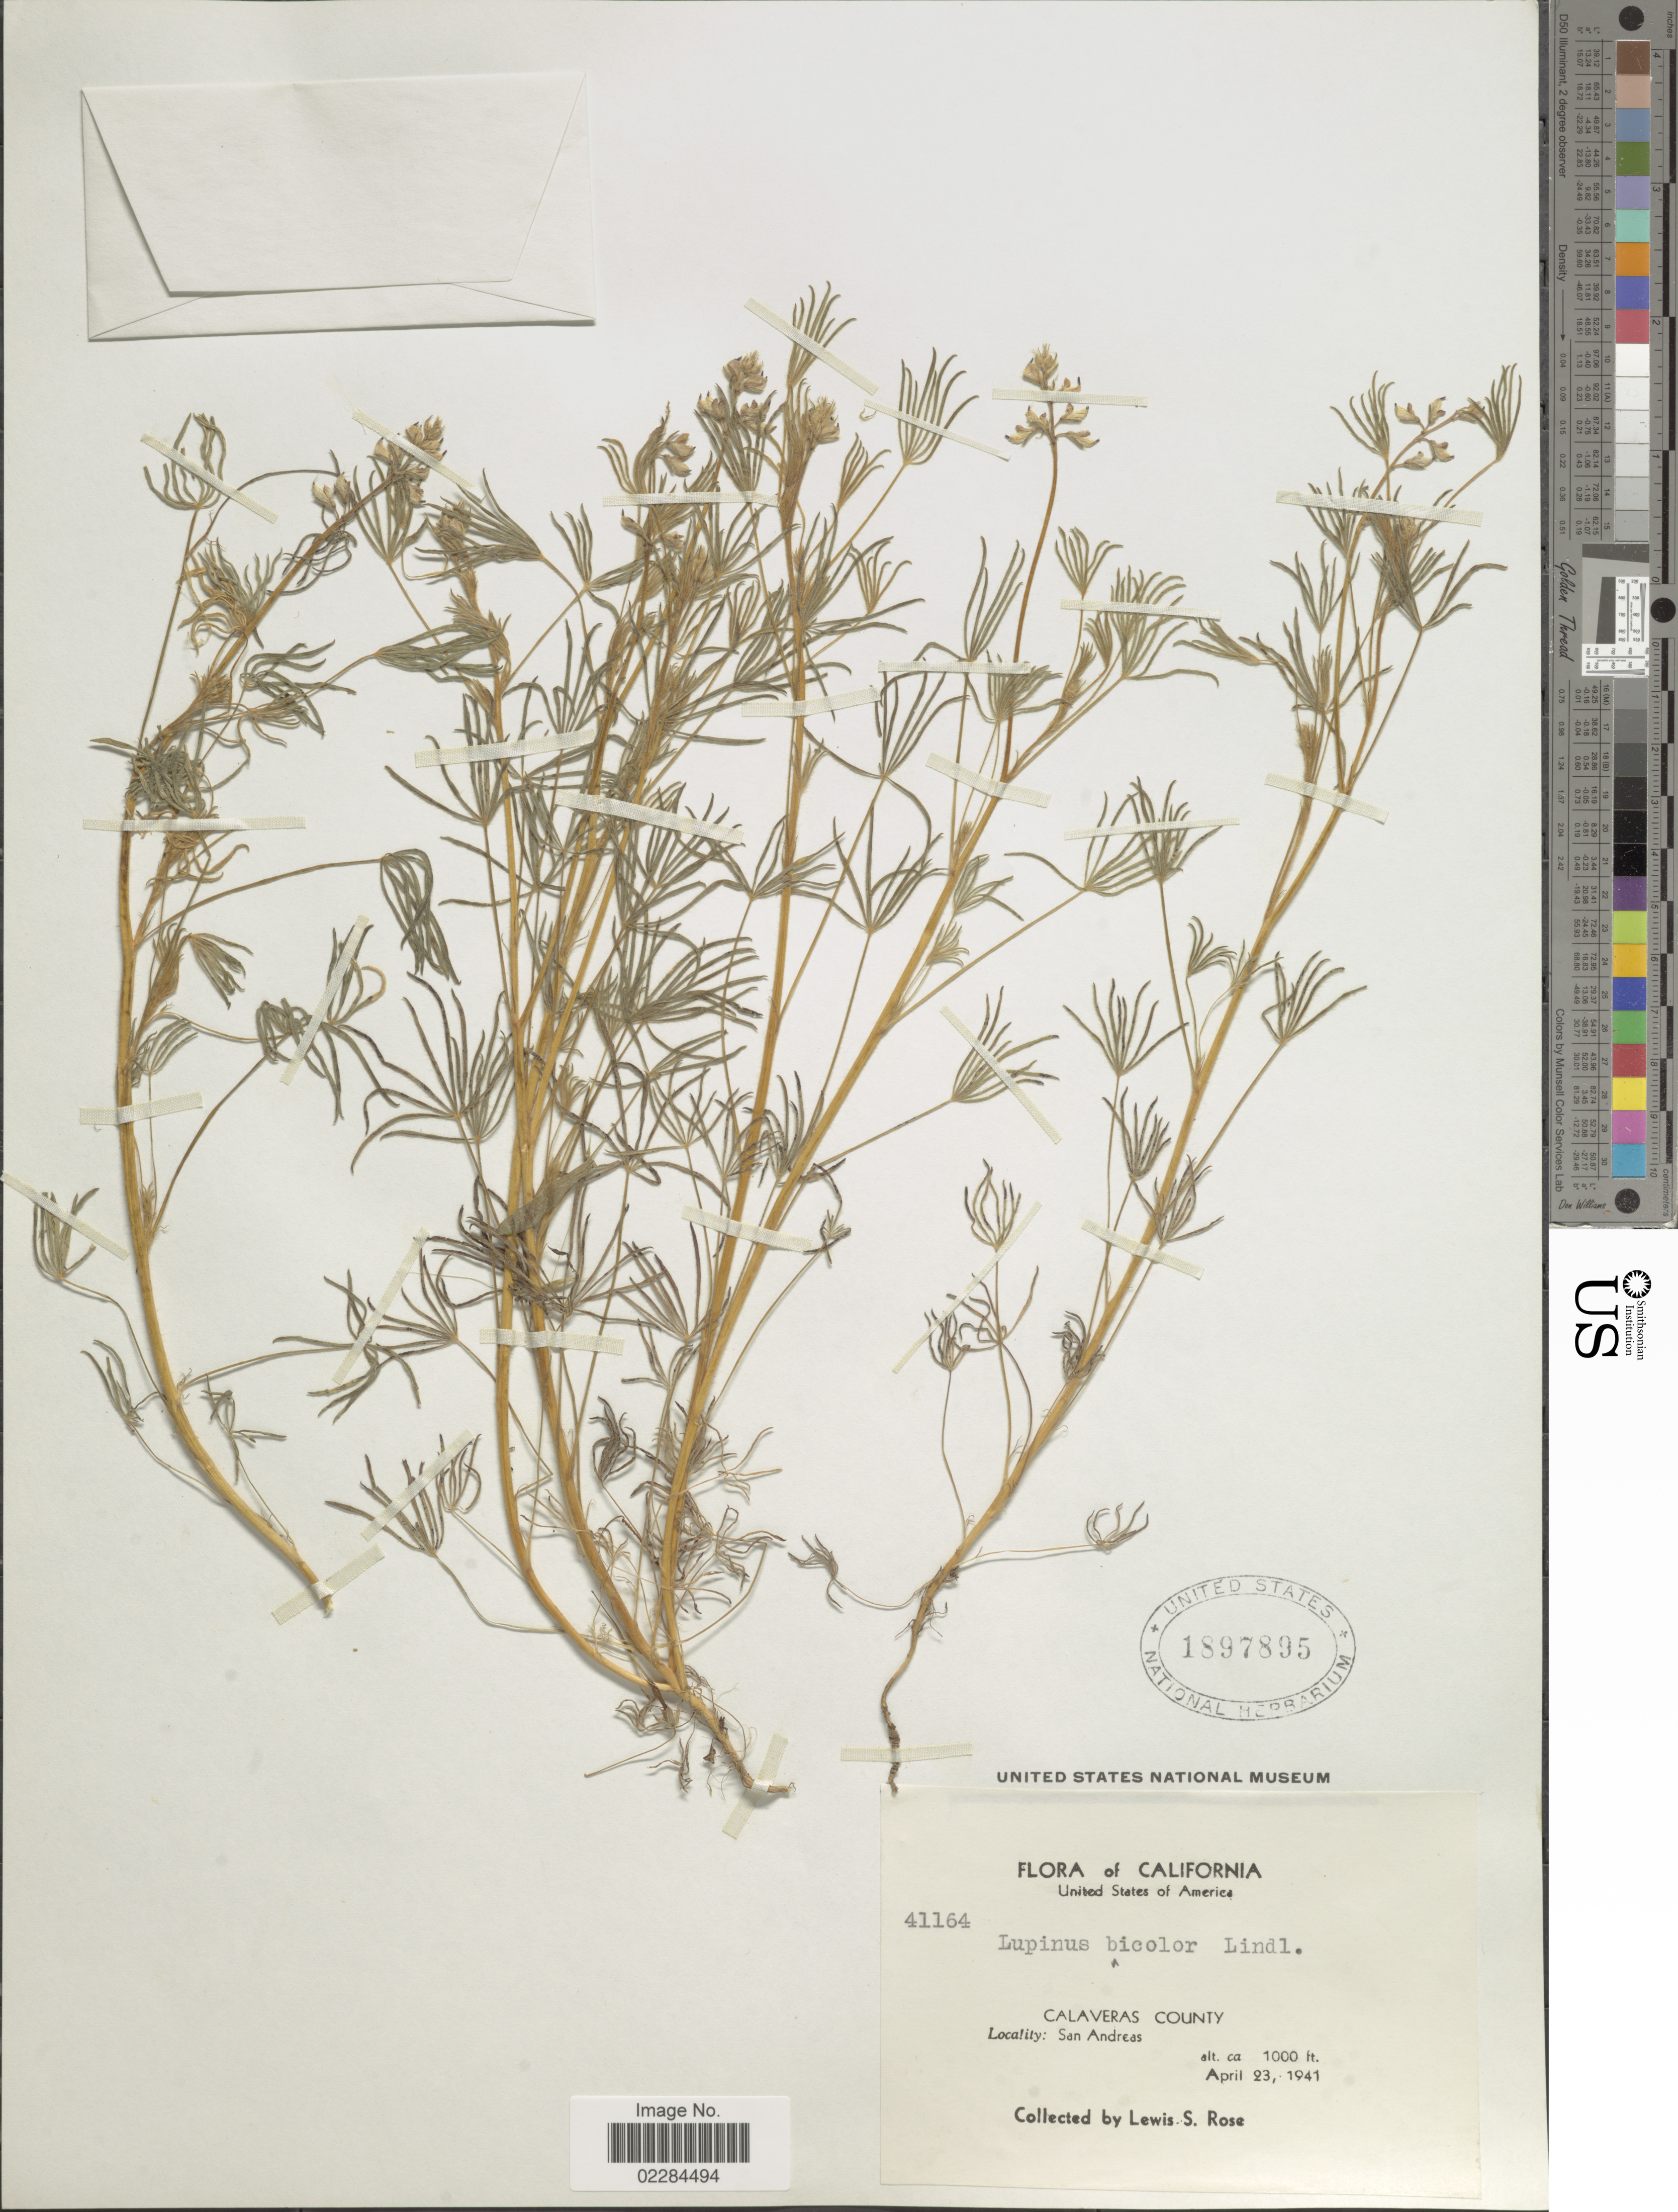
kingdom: Plantae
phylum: Tracheophyta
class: Magnoliopsida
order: Fabales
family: Fabaceae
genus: Lupinus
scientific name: Lupinus bicolor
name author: Lindl.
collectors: L. S. Rose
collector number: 41164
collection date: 1941-04-23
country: United States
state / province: California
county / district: Calaveras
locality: Calaveras County, San Andreas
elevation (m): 305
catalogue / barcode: US 1897895